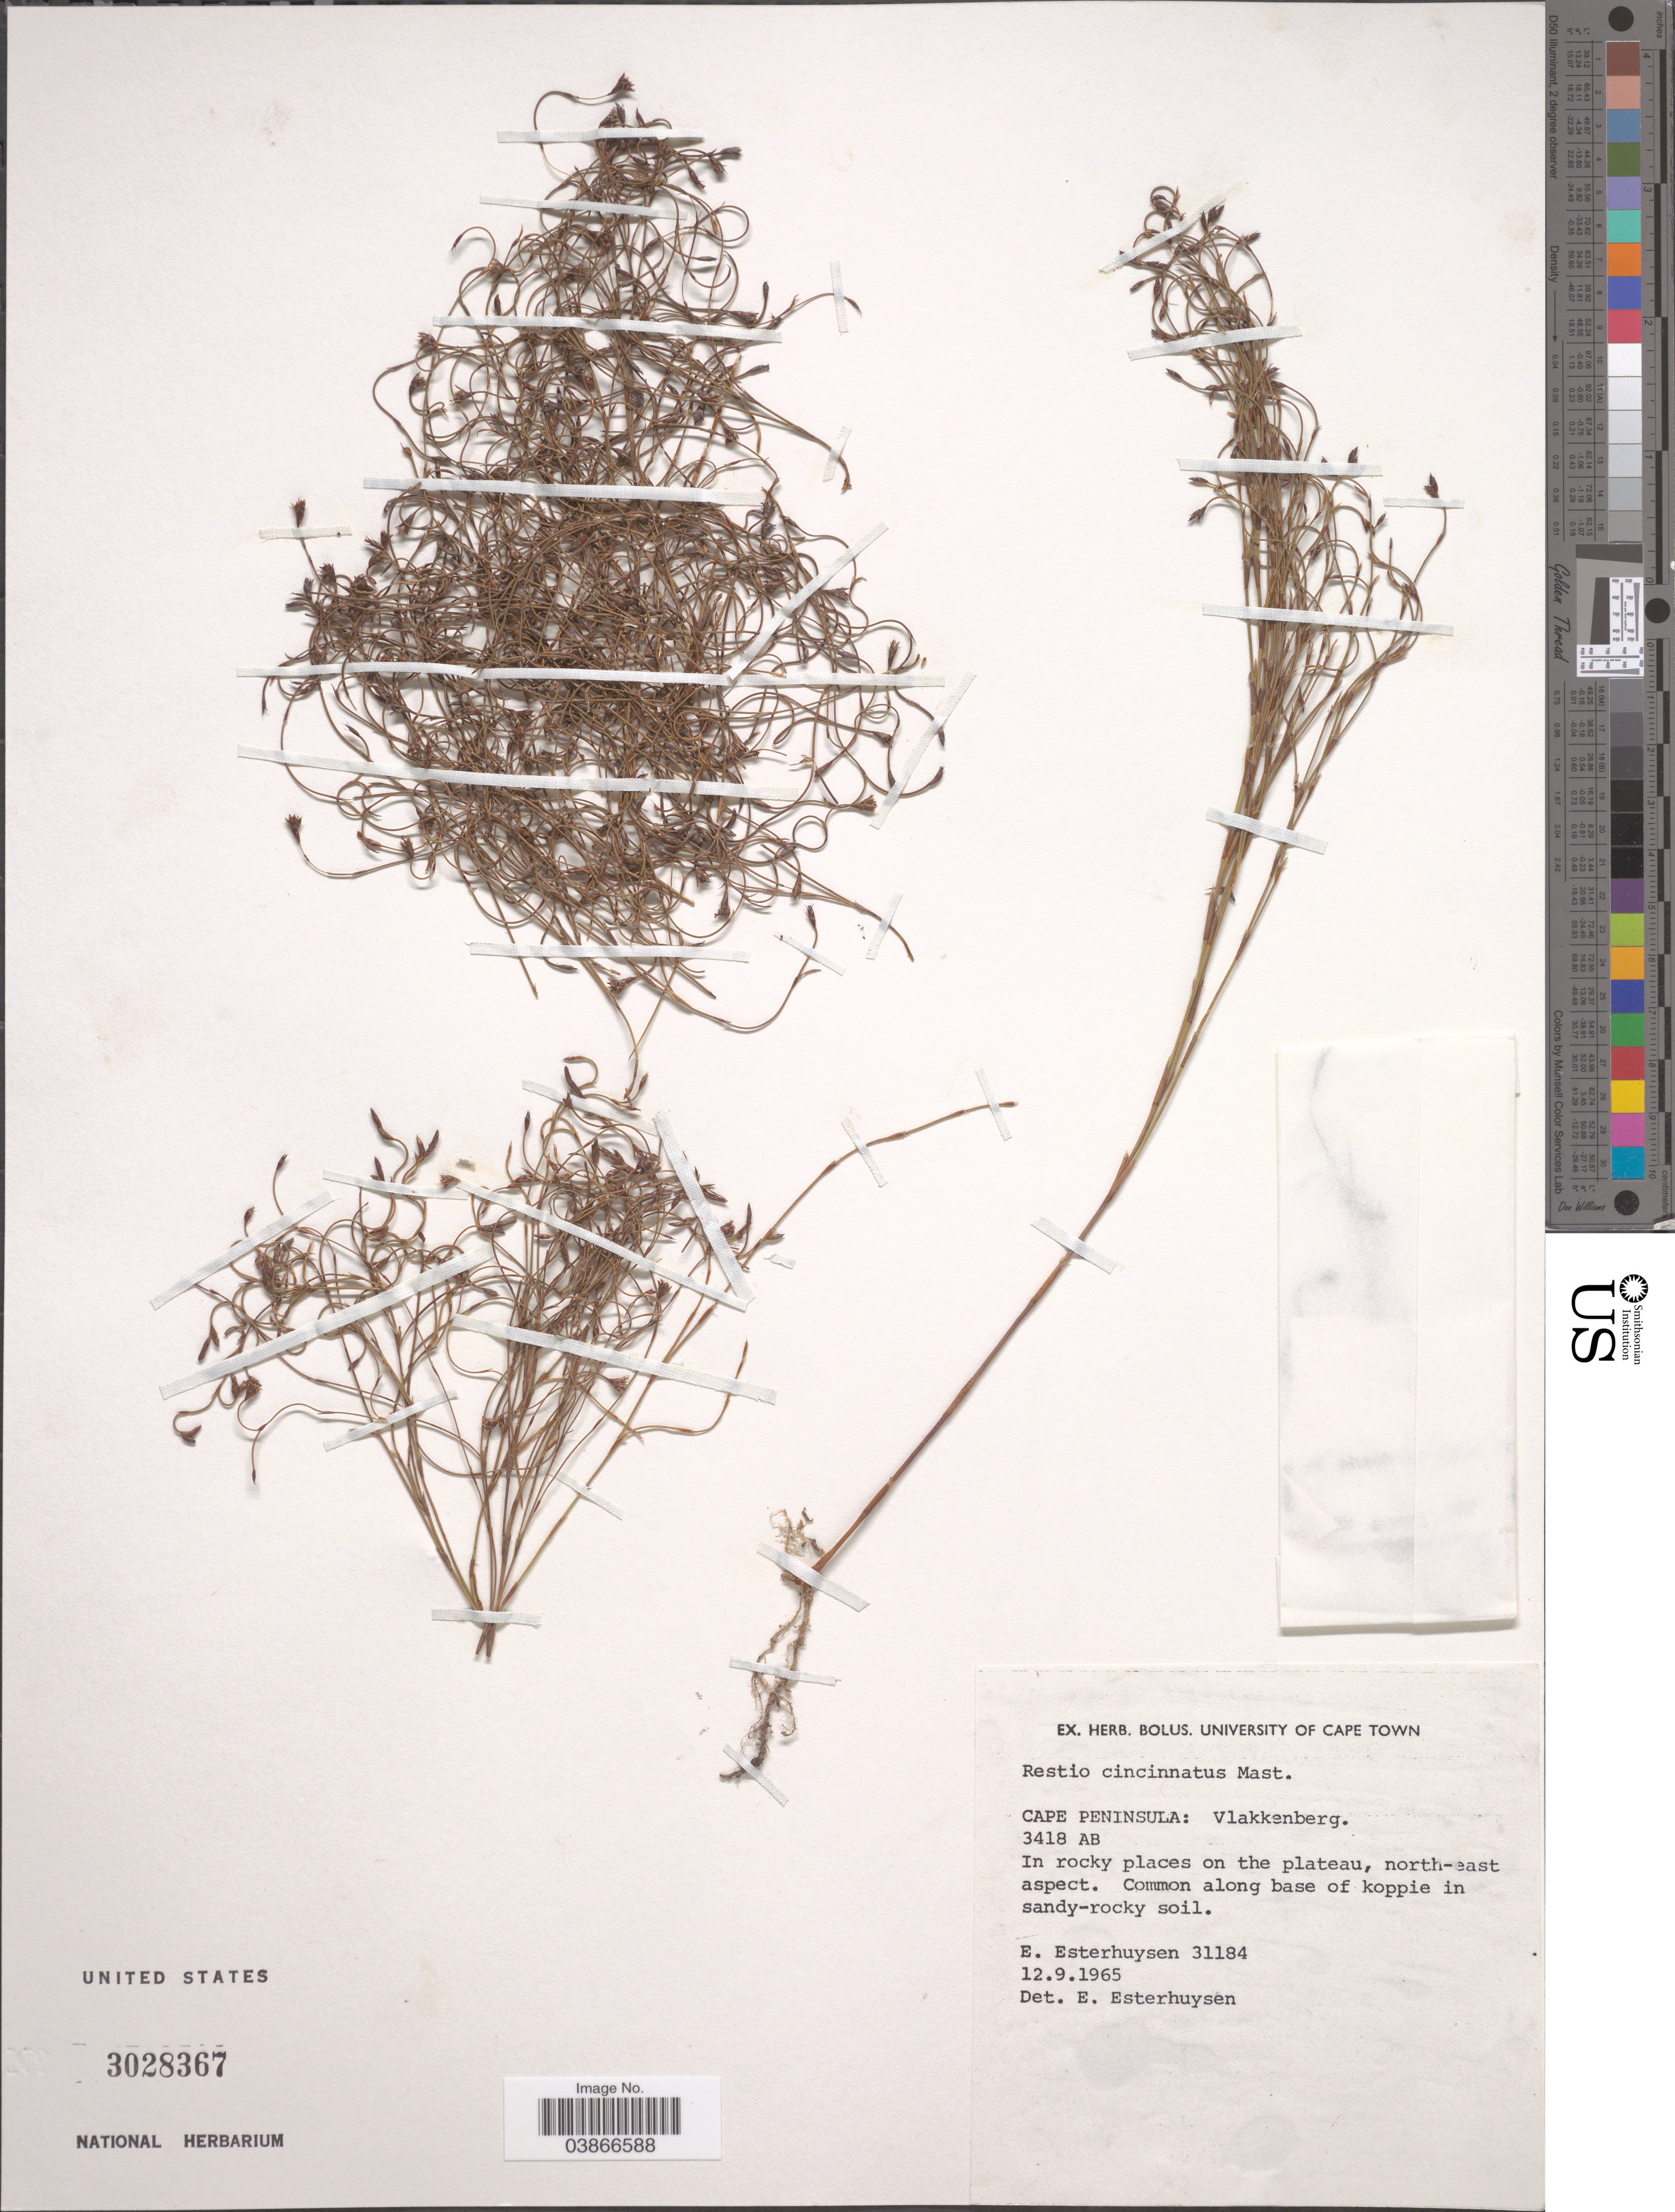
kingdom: Plantae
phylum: Tracheophyta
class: Liliopsida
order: Poales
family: Restionaceae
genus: Restio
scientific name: Restio cincinnatus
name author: Mast.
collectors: E. E. Esterhuysen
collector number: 31184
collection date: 1965-09-12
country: South Africa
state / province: Western Cape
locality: Vlakkenberg. 3418 AB. In rocky places on the plateau, north-east aspect.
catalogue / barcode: US 3028367